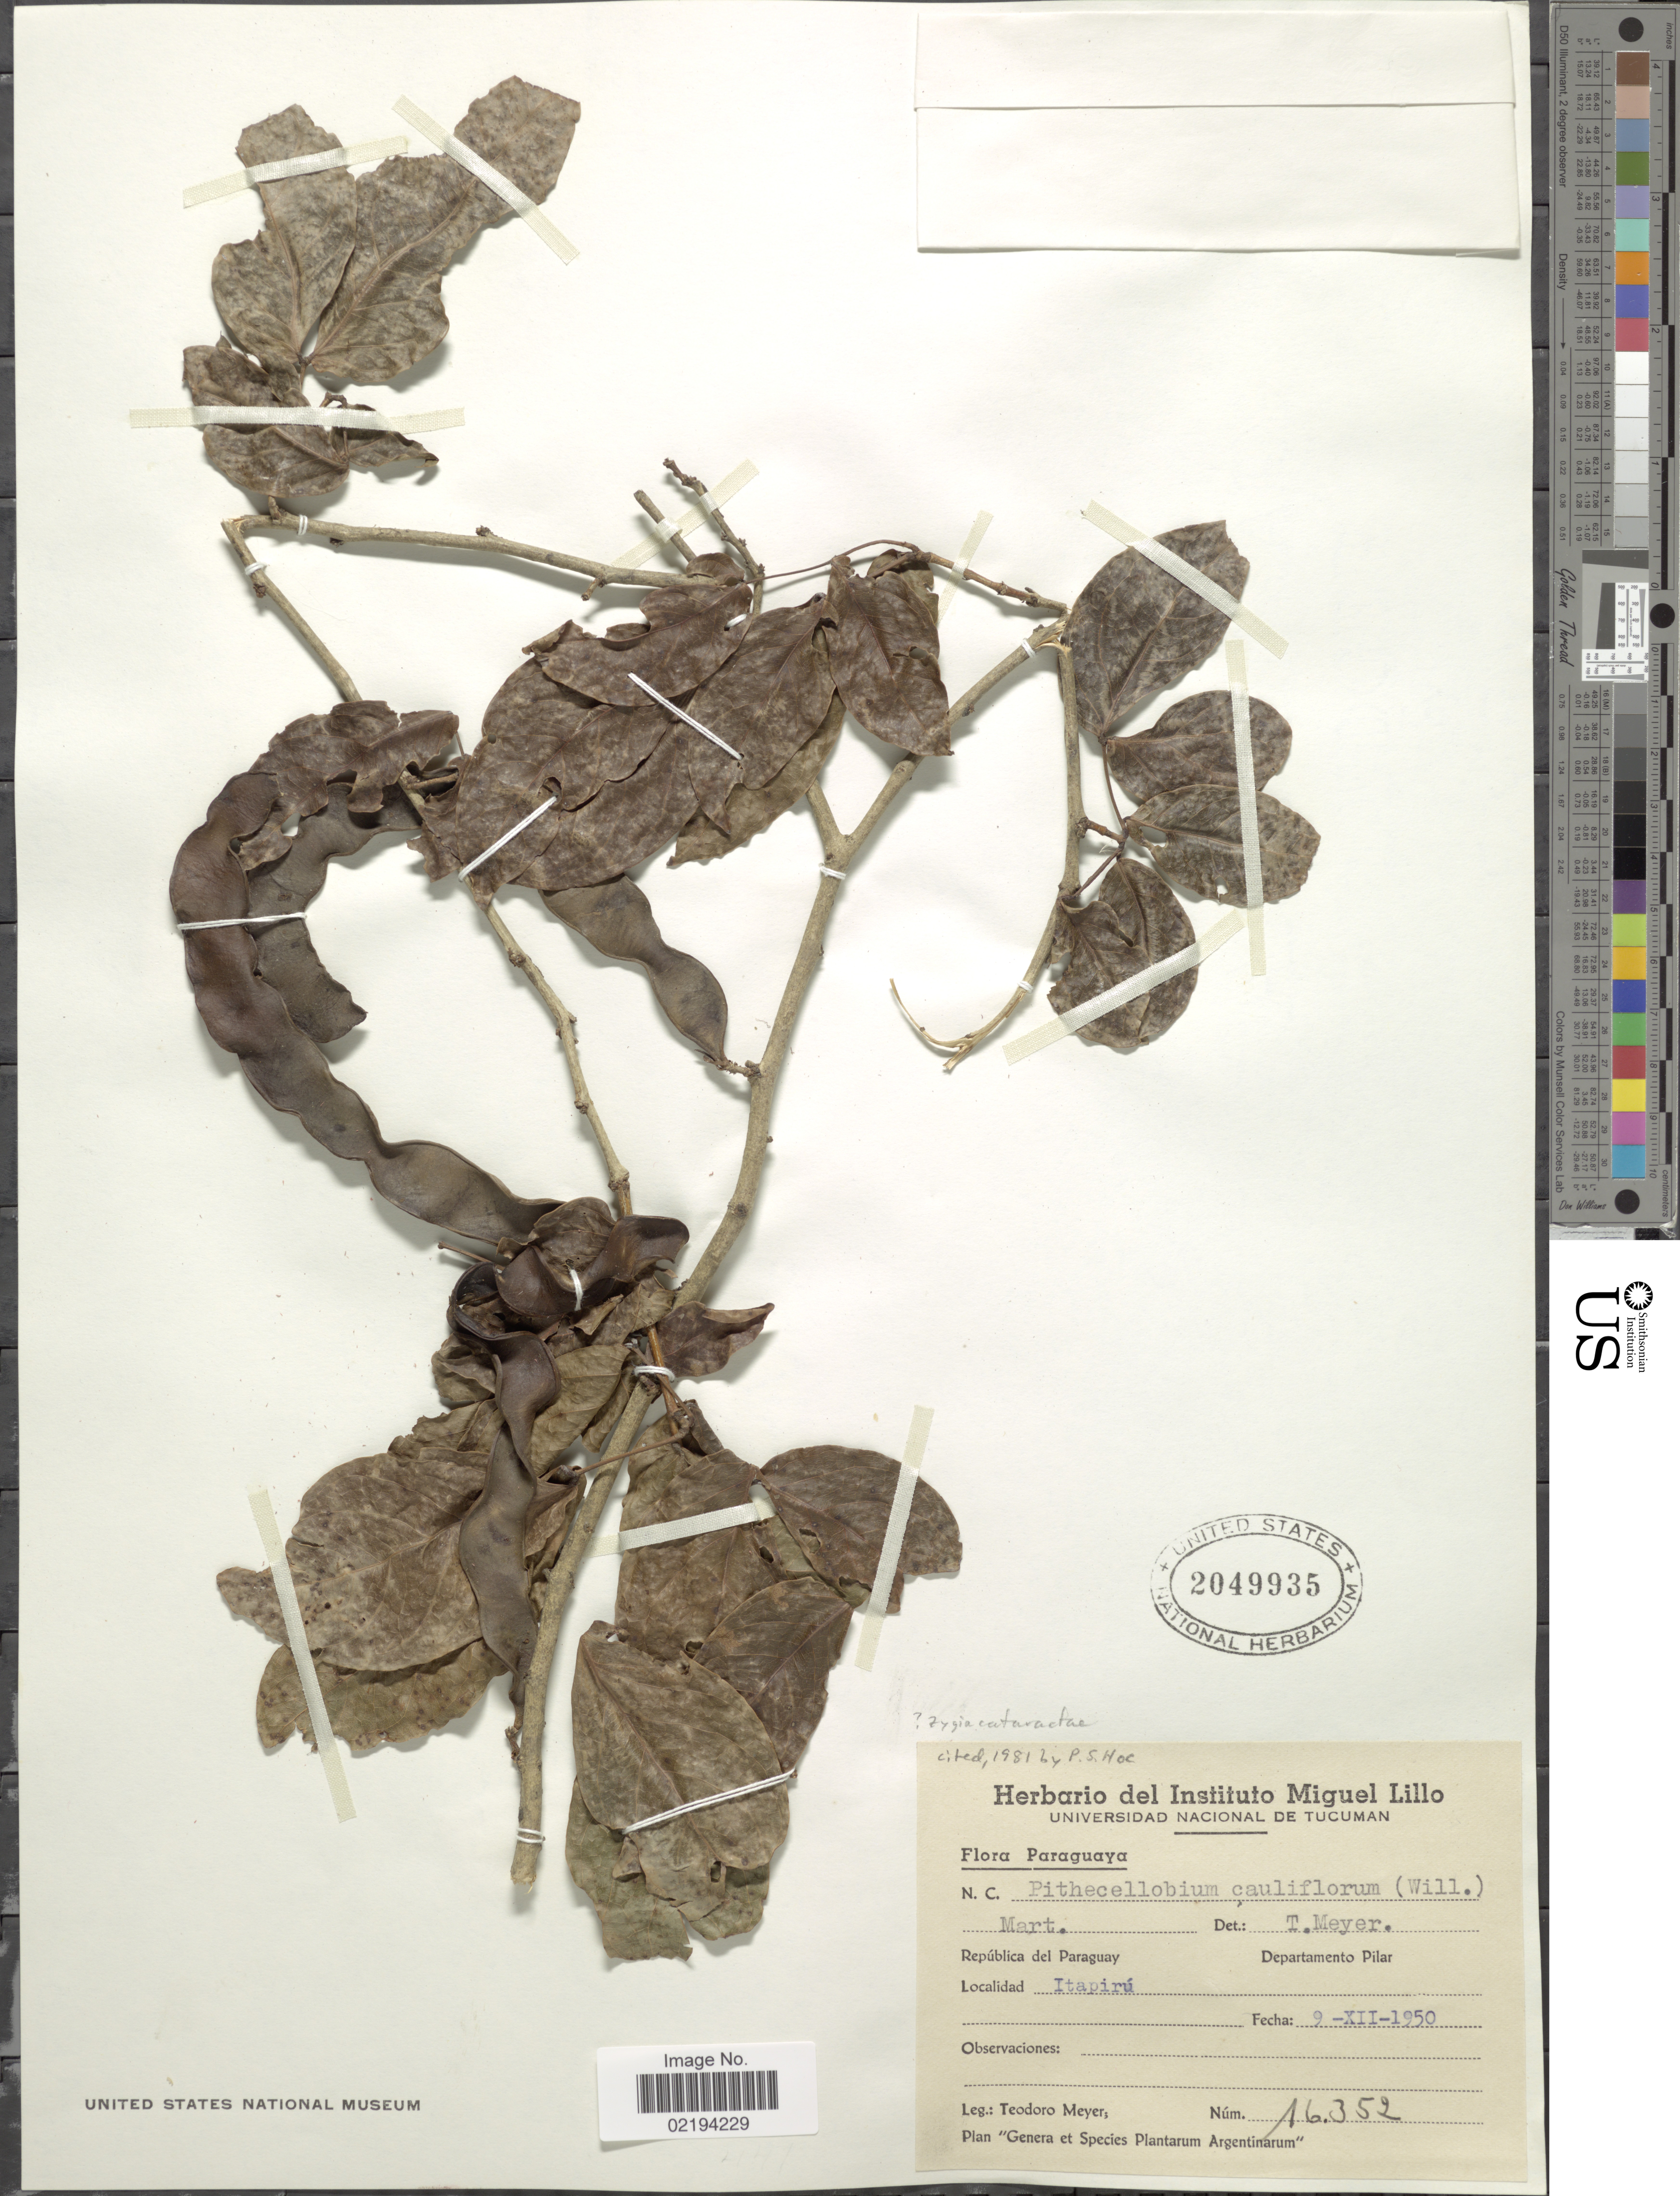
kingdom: Plantae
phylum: Tracheophyta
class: Magnoliopsida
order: Fabales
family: Fabaceae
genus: Zygia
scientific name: Zygia morongii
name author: Barneby & J.W. Grimes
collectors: T. Meyer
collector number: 16352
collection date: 1950-12-09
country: Paraguay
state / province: Itapua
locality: Departamento Pilar.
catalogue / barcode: US 2049935